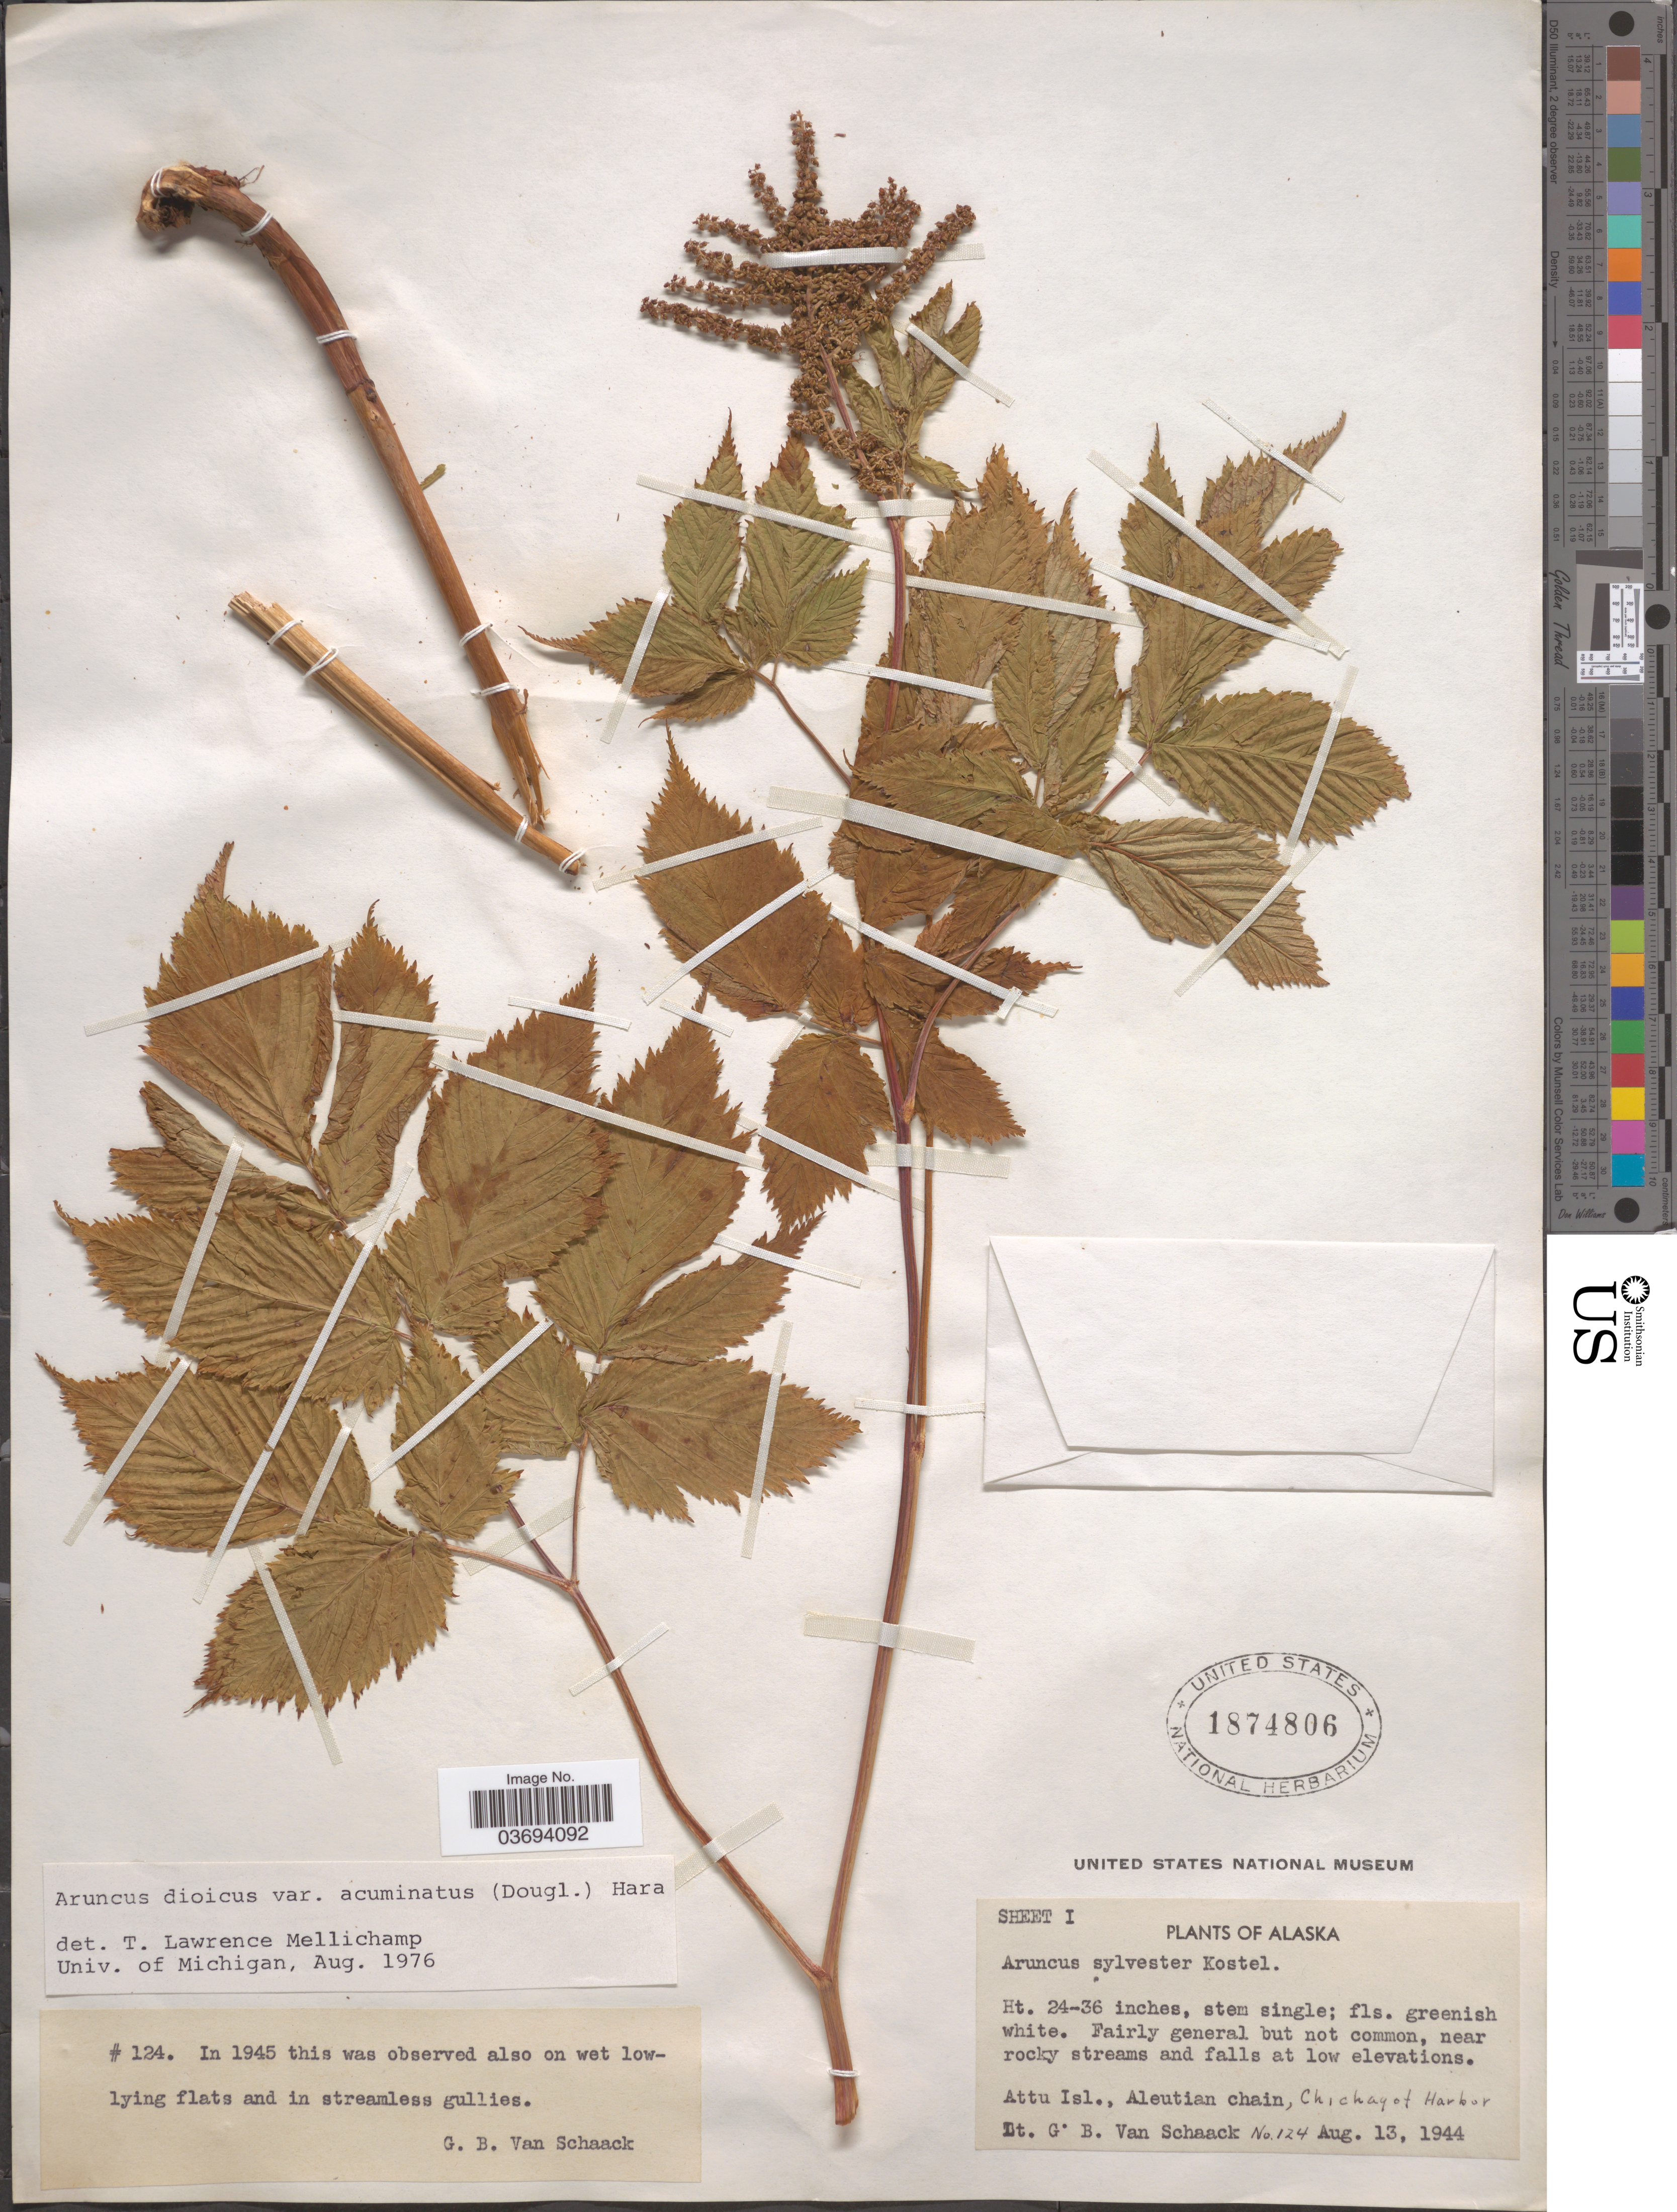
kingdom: Plantae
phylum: Tracheophyta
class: Magnoliopsida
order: Rosales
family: Rosaceae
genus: Aruncus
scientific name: Aruncus dioicus var. acuminatus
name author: (Rydb.) H. Hara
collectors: G. Van Schaack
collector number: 124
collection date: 1944-08-13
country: United States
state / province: Alaska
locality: Attu Isl., Aleutian chain, Chichagof Harbor.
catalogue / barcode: US 1874806